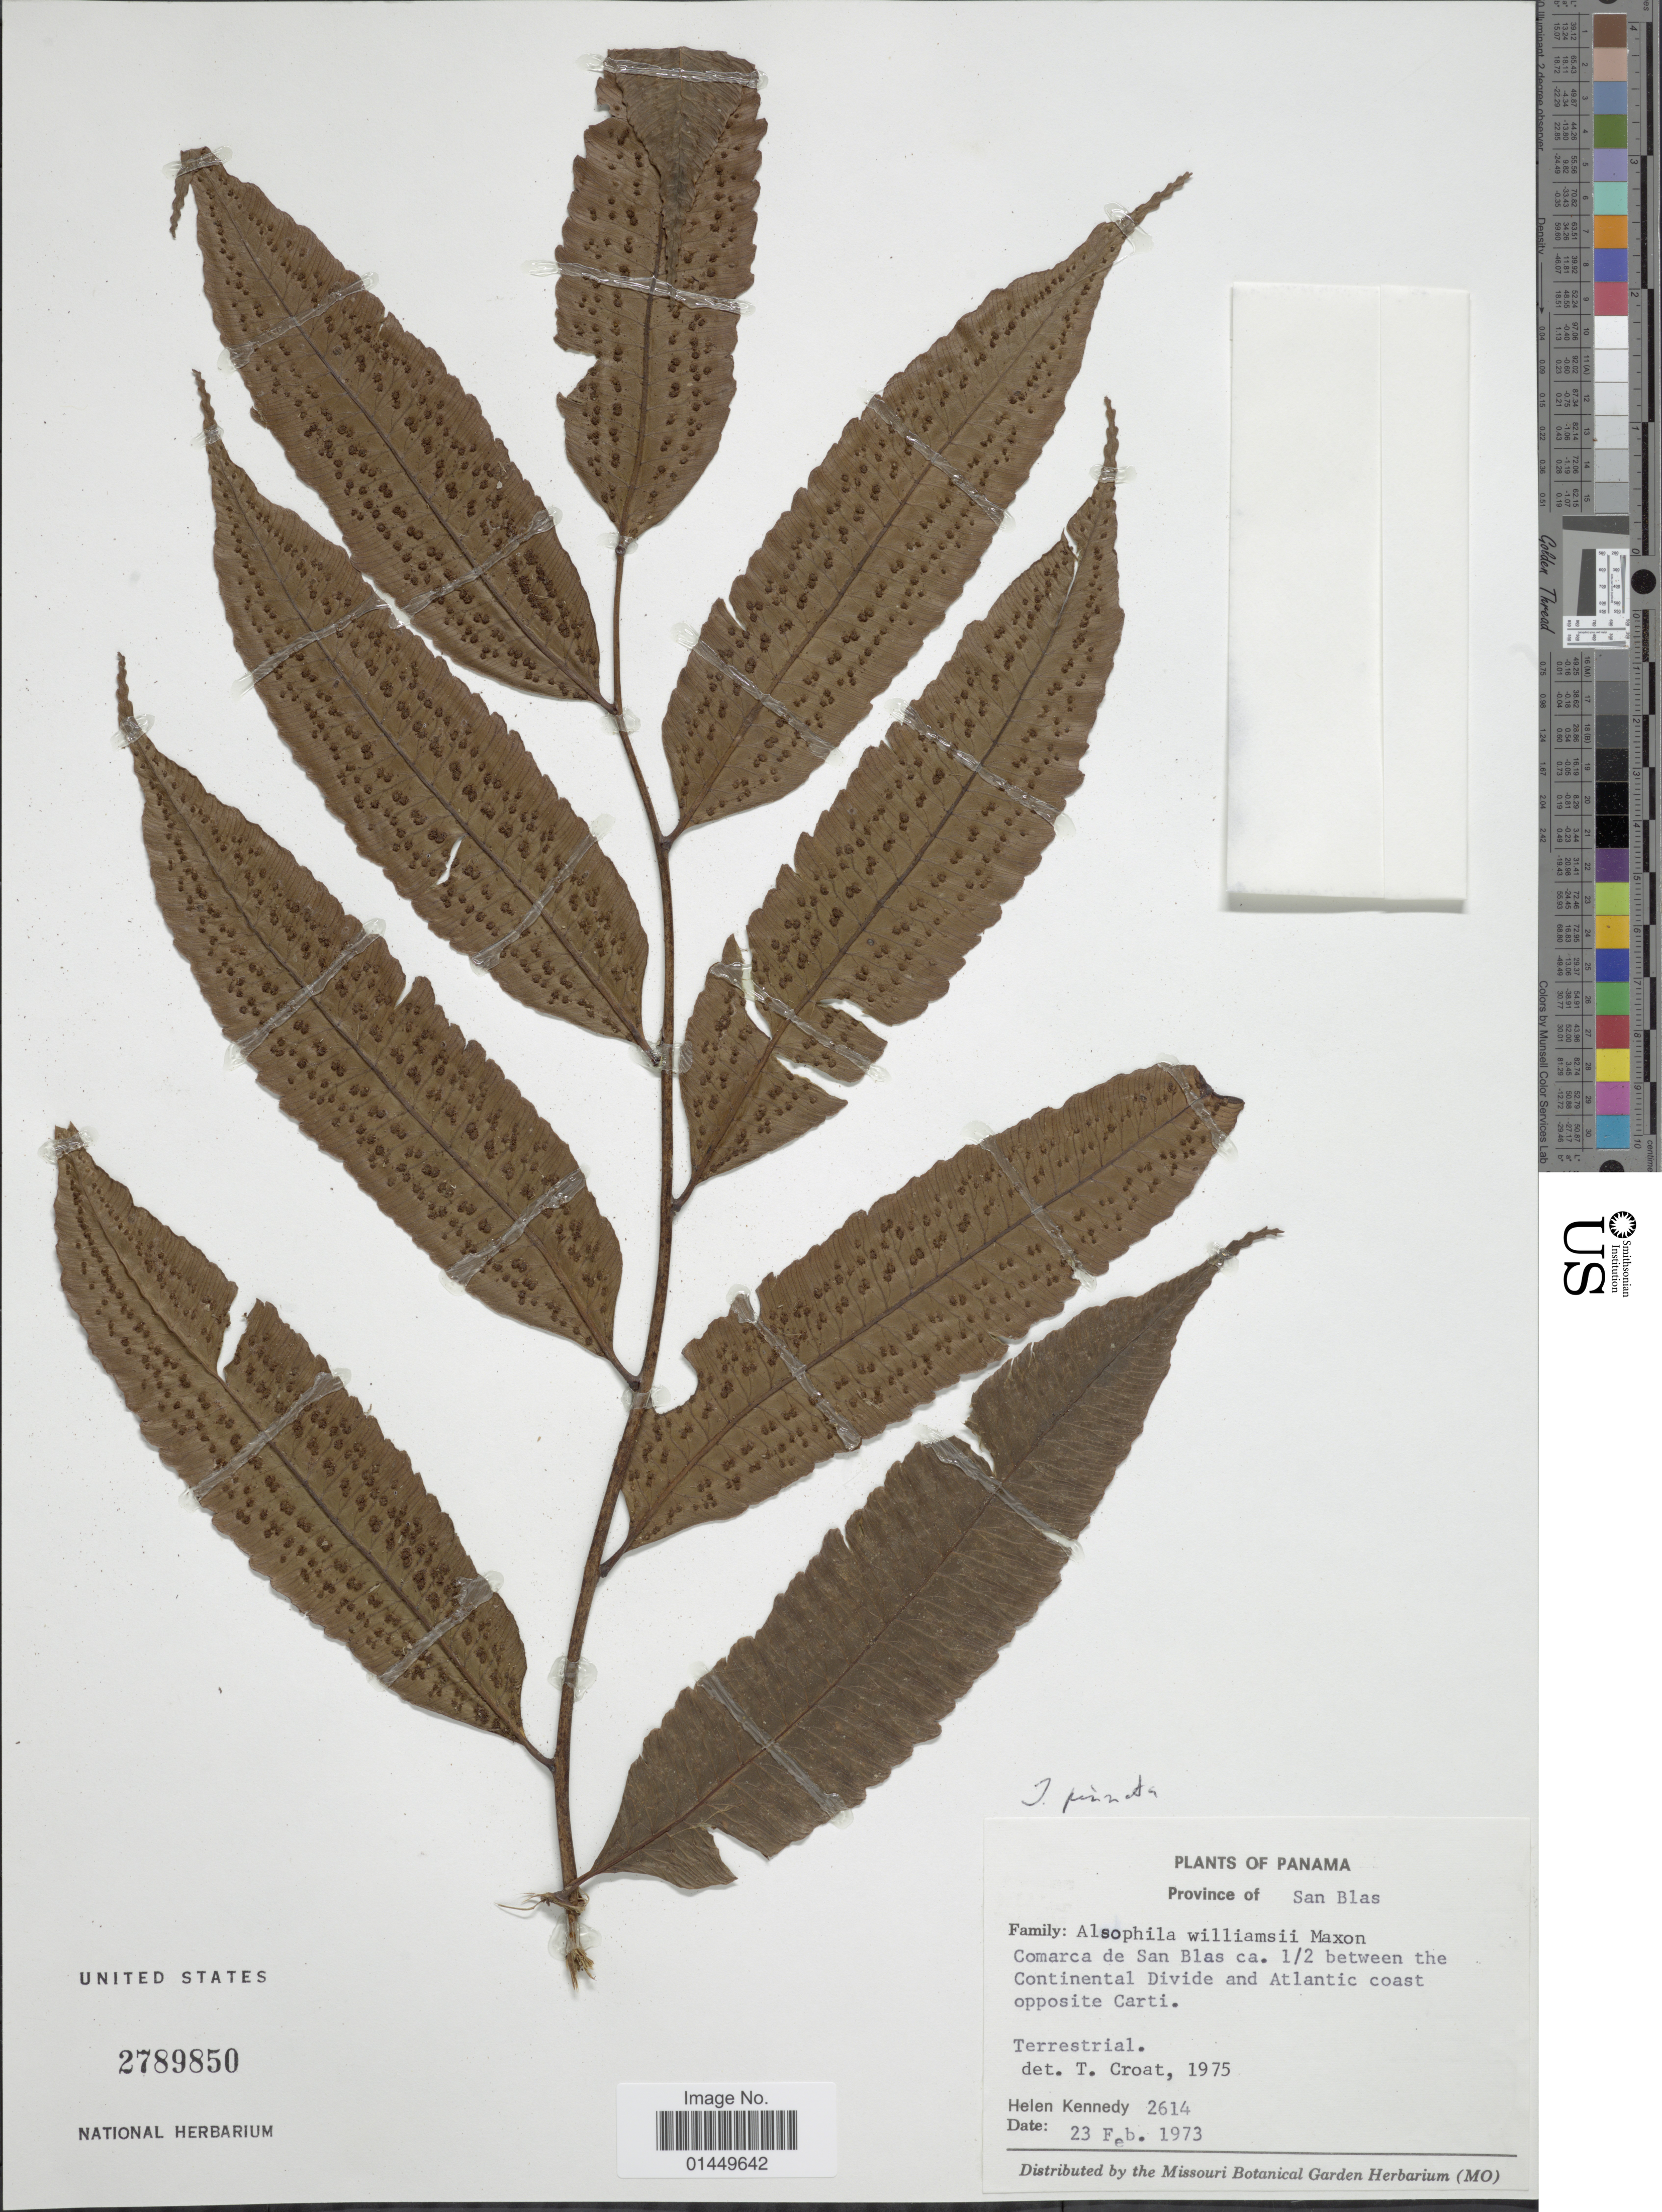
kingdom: Plantae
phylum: Tracheophyta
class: Polypodiopsida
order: Cyatheales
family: Cyatheaceae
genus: Cyathea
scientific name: Cyathea stolzei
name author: A.R. Sm. ex Lellinger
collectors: H. Kennedy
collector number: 2614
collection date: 1973-02-23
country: Panama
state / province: Kuna Yala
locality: Province of San Blas, Comarca de San Blas ½ between the Continental Divide and Atlantic coast opposite Carti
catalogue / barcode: US 2789850